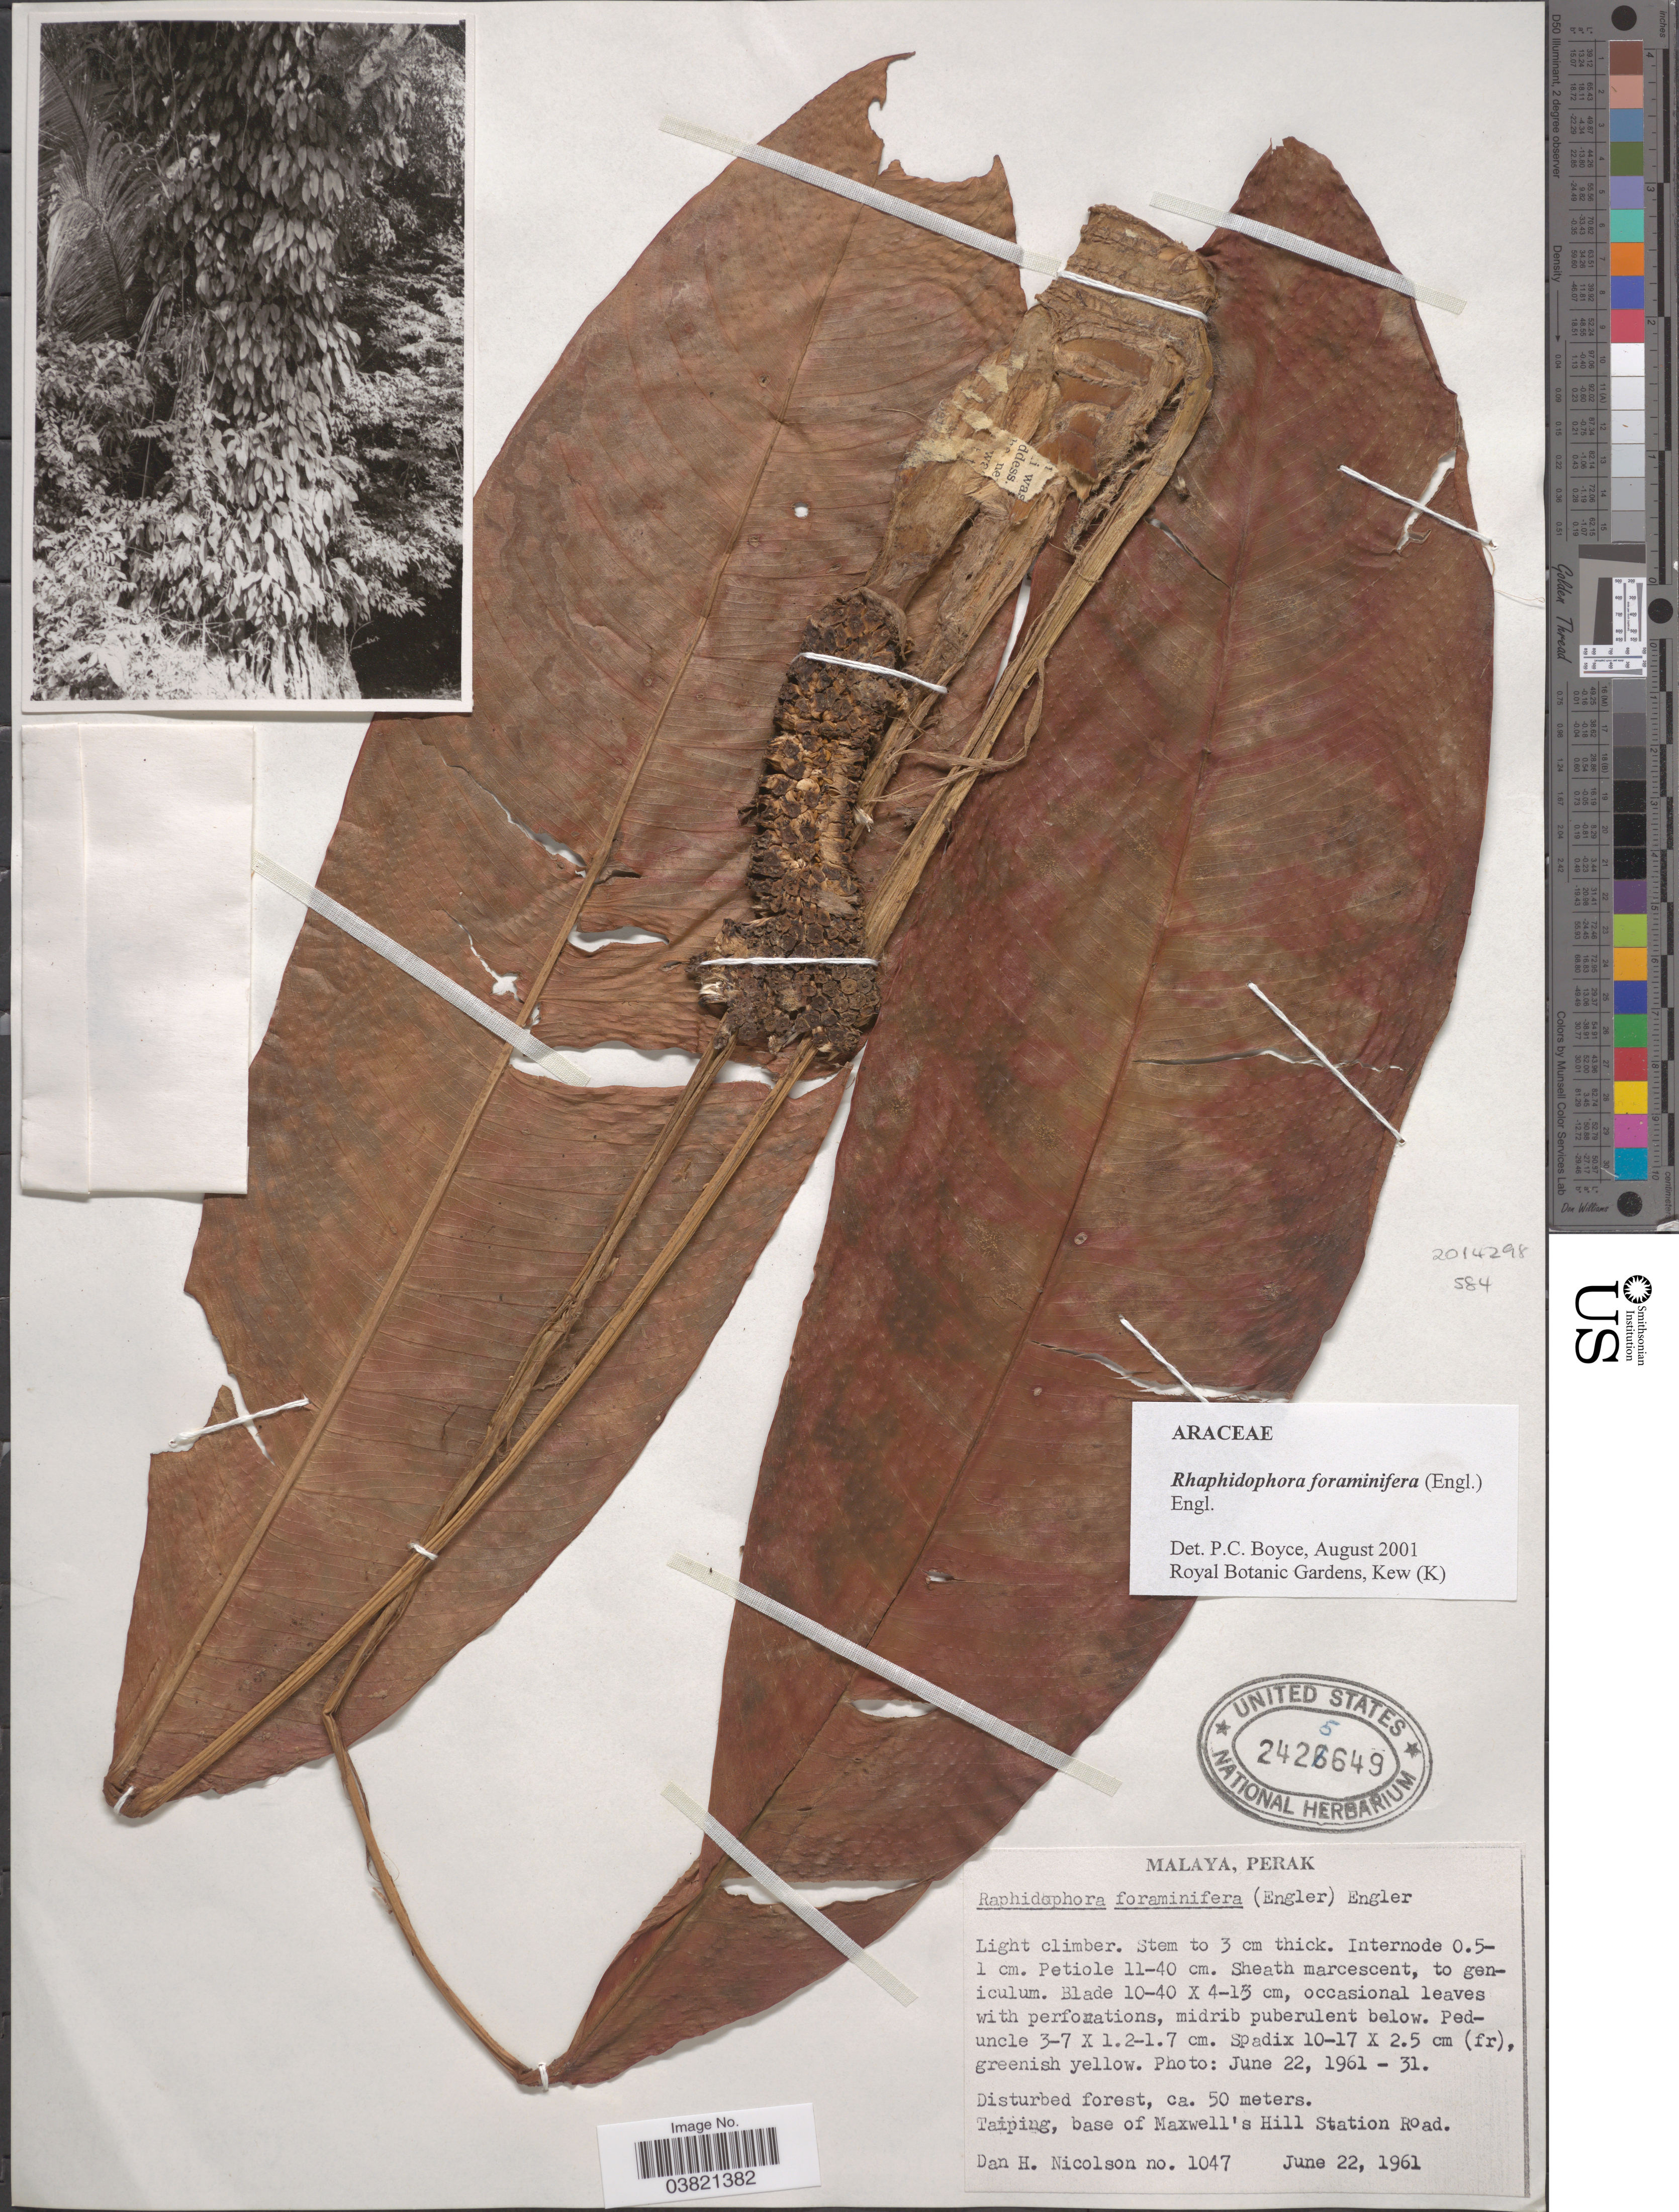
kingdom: Plantae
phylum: Tracheophyta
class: Liliopsida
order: Alismatales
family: Araceae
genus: Rhaphidophora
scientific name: Rhaphidophora foraminifera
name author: (Engl.) Engl.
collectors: D. H. Nicolson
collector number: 1047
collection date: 1961-06-22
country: Malaysia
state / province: Perak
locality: Malaya. Taiping, base of Maxwell's Hill Station Road.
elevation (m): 50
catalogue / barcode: US 2425649